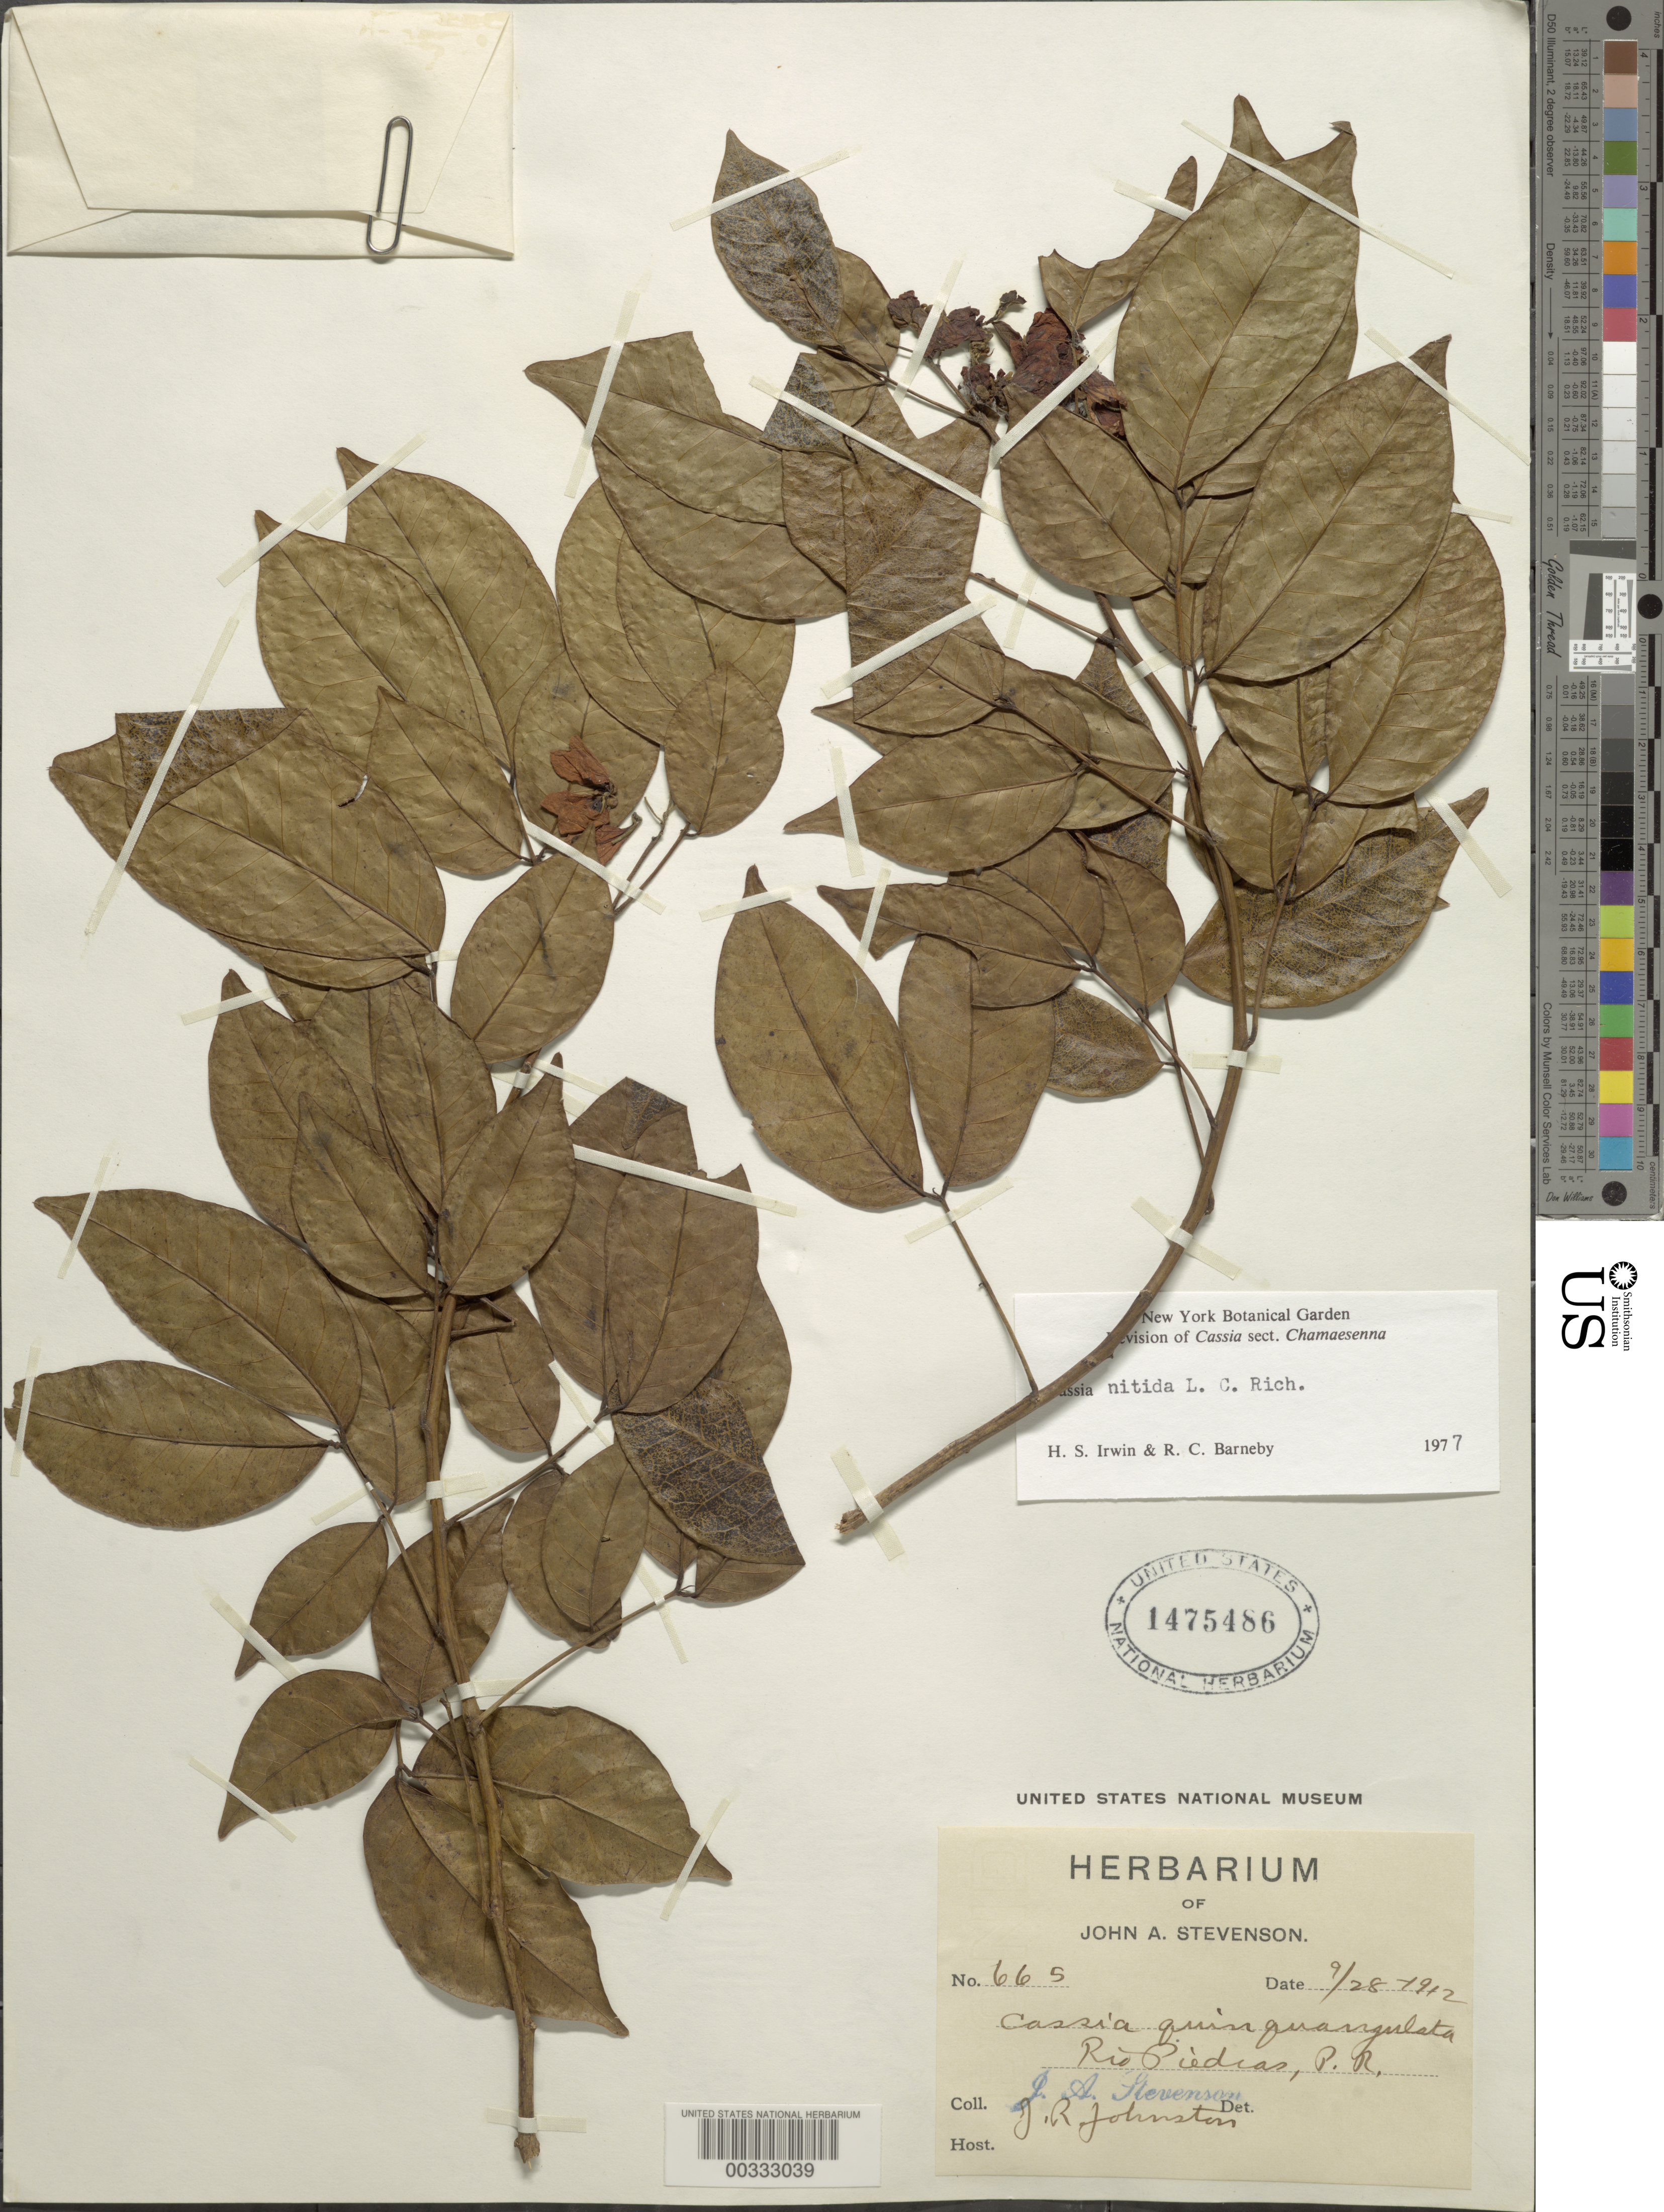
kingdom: Plantae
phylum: Tracheophyta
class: Magnoliopsida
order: Fabales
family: Fabaceae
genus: Senna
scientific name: Senna nitida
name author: (Rich.) H.S. Irwin & Barneby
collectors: J. Stevenson & J. Johnston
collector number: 665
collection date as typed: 28 Sep 1912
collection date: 1912-09-28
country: Puerto Rico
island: Greater Antilles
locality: Rio piedras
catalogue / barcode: US 1475486